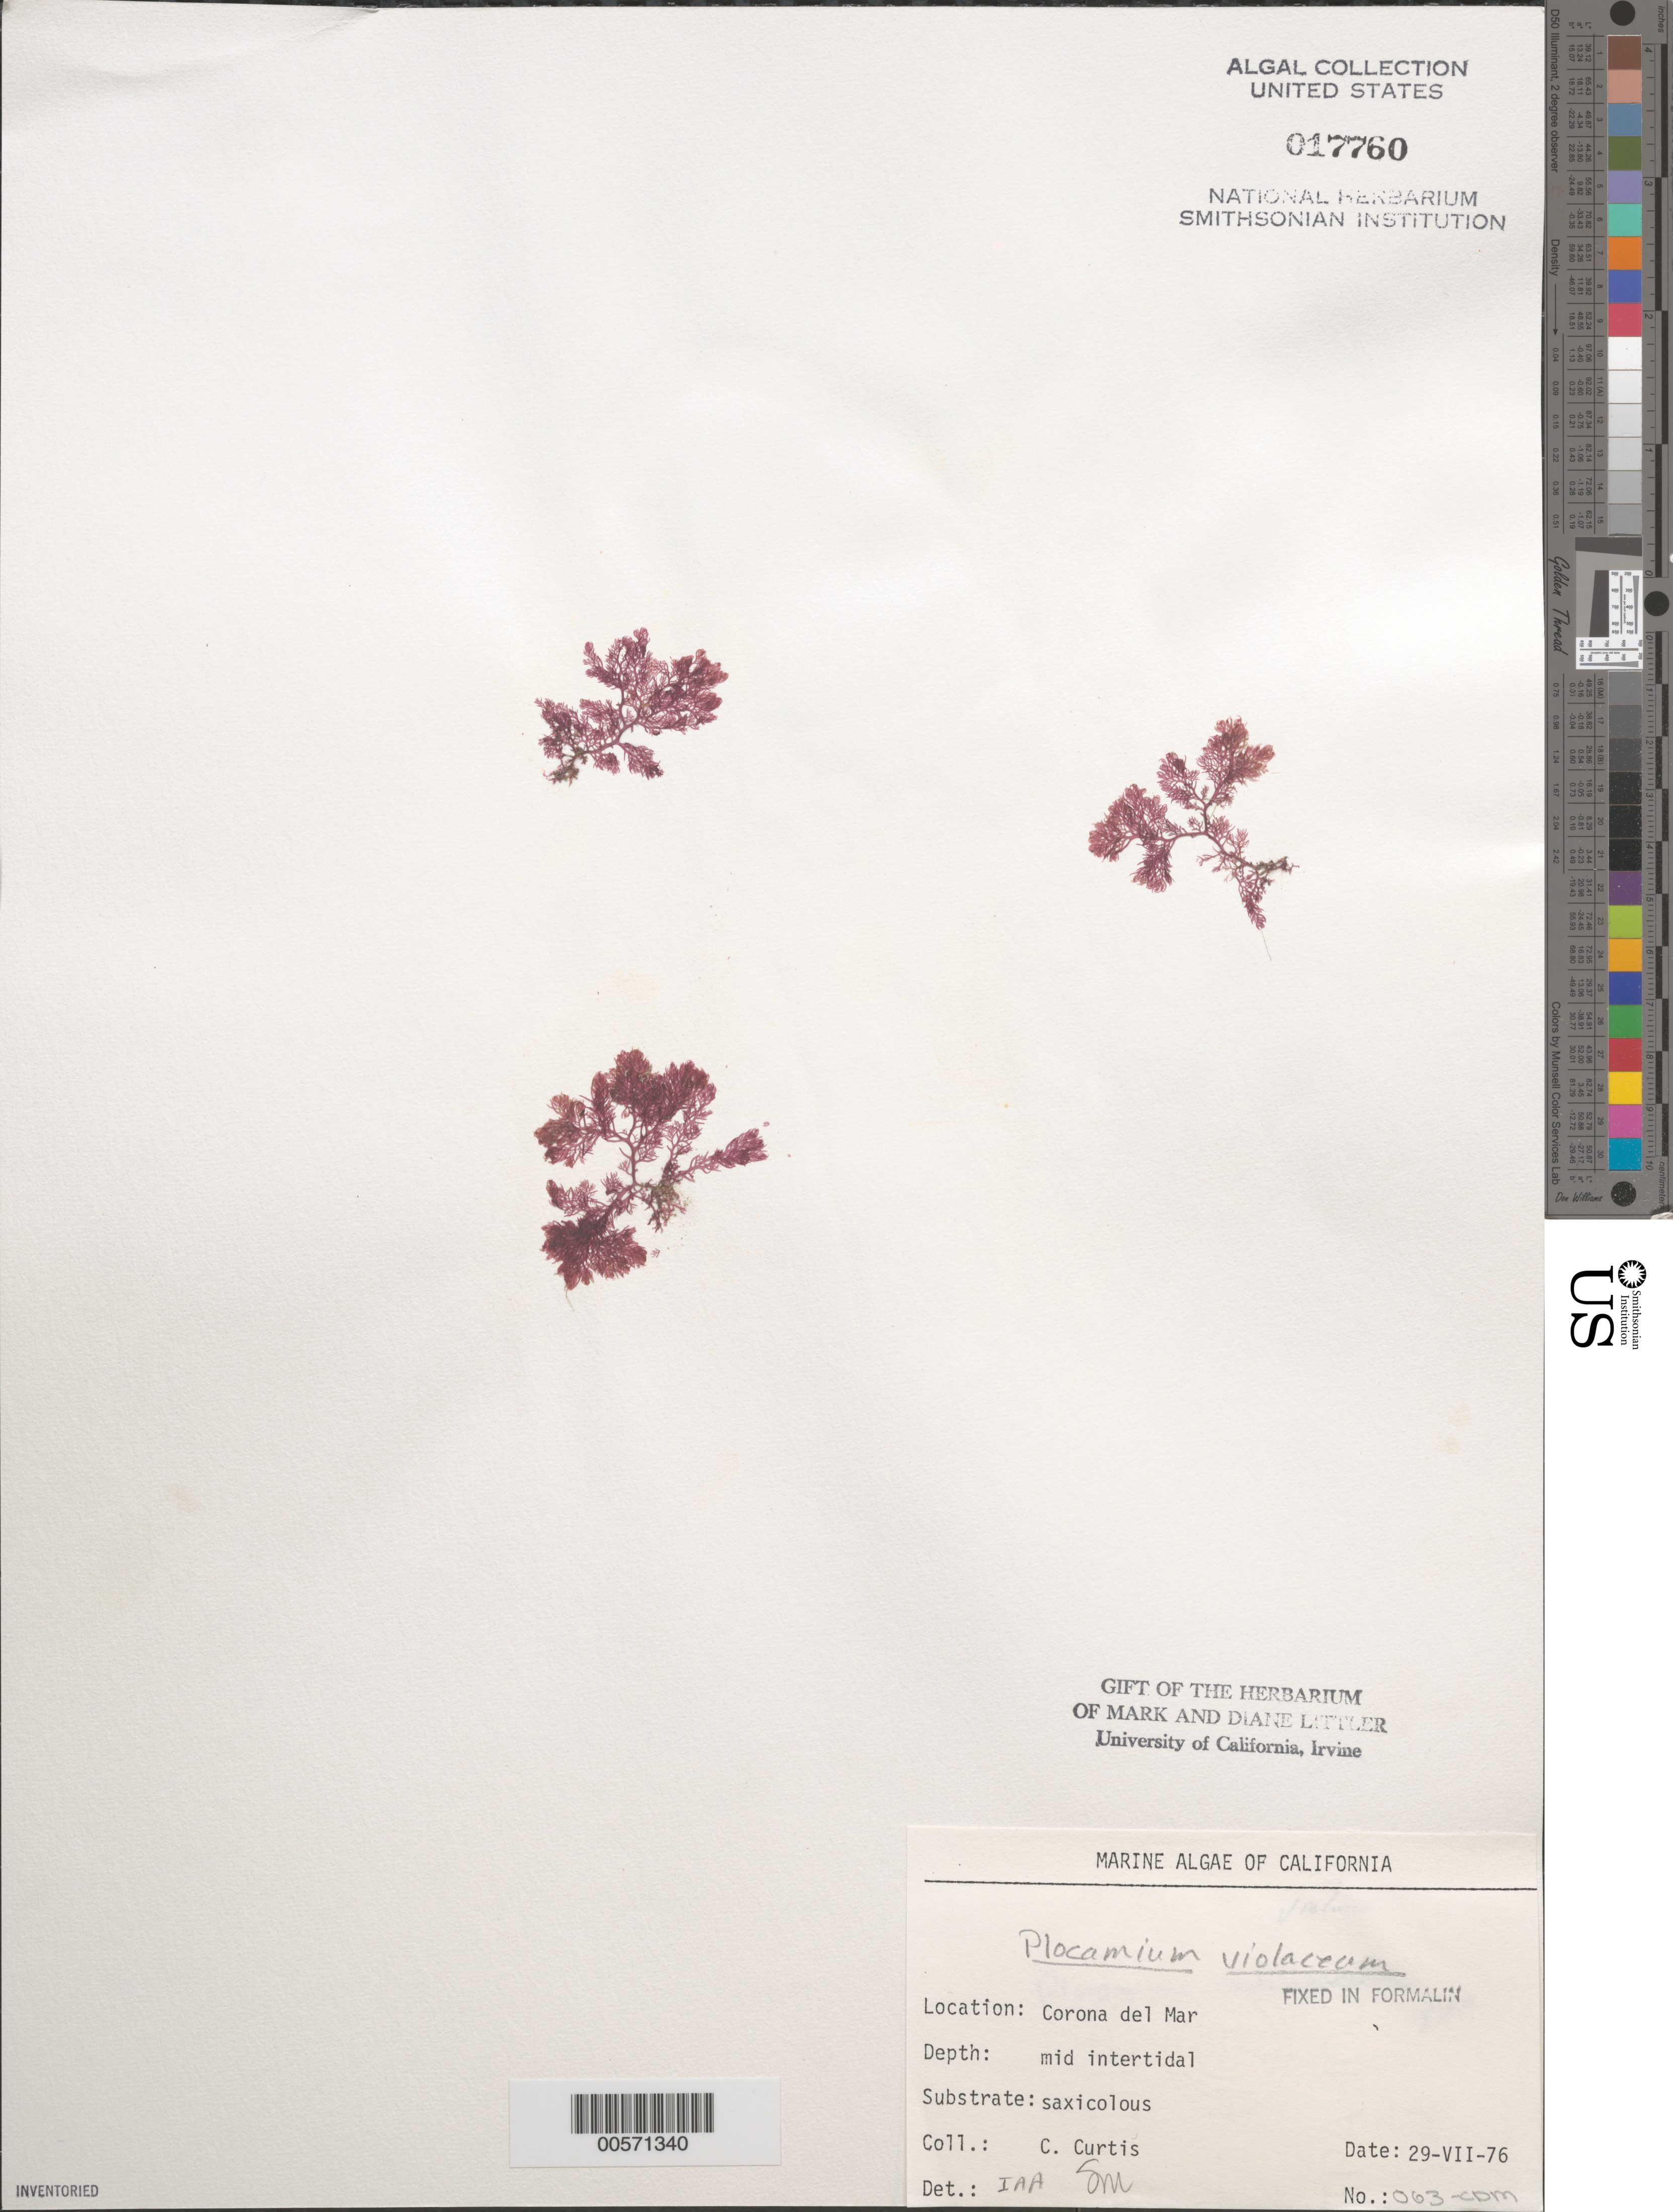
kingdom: Plantae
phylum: Rhodophyta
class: Florideophyceae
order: Plocamiales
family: Plocamiaceae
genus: Plocamium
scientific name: Plocamium violaceum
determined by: Abbott, I. A.; Murray, S. N.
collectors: C. Curtis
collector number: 063-CDM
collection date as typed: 29 Jul 1976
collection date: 1976-07-29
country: United States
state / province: California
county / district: Orange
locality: Corona del Mar, mouth of Morning Canyon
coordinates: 33 35'14"N, 117 51'54"W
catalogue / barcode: US 17760